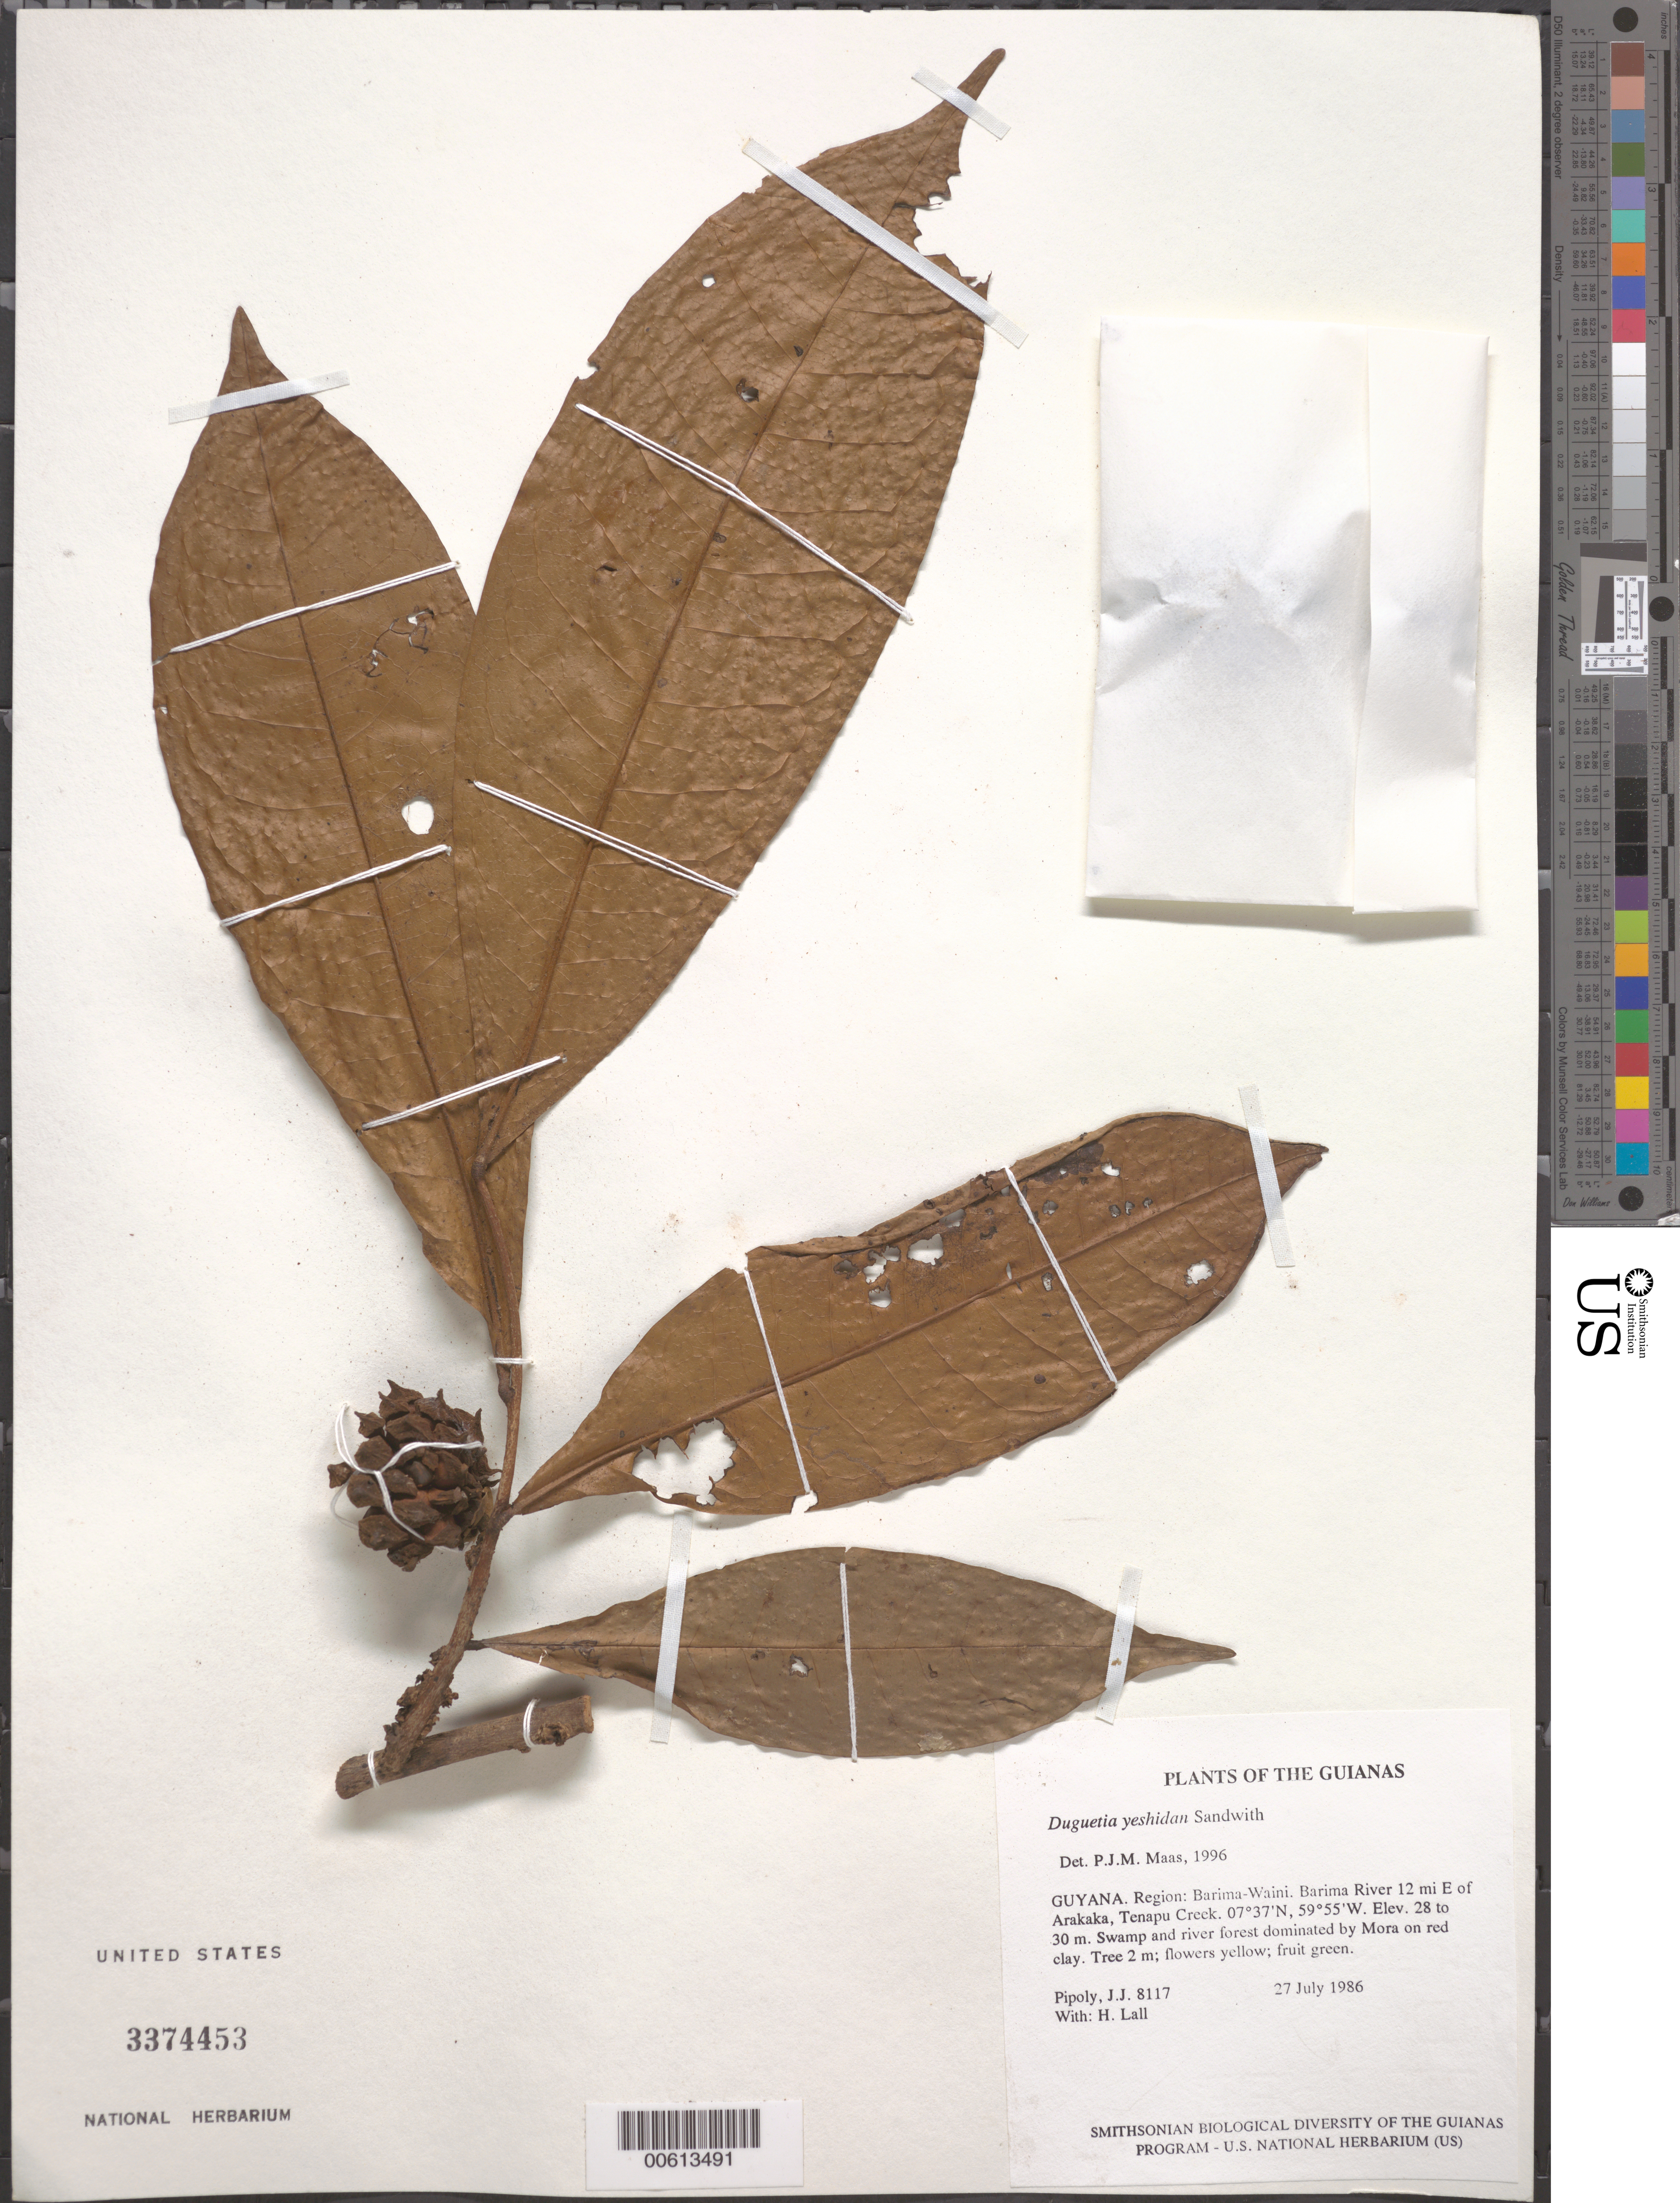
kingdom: Plantae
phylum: Tracheophyta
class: Magnoliopsida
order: Magnoliales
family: Annonaceae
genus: Duguetia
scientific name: Duguetia yeshidan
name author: Sandwith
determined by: Maas, Paul J. M.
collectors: J. J. Pipoly & H. Lall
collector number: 8117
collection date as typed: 27 July 1986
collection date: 1986-07-27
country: Guyana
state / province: Barima-Waini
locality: Barima River 12 mi E of Arakaka, Tenapu Creek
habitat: Swamp and river forest dominated by Mora on red clay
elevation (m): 28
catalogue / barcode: US 3374453